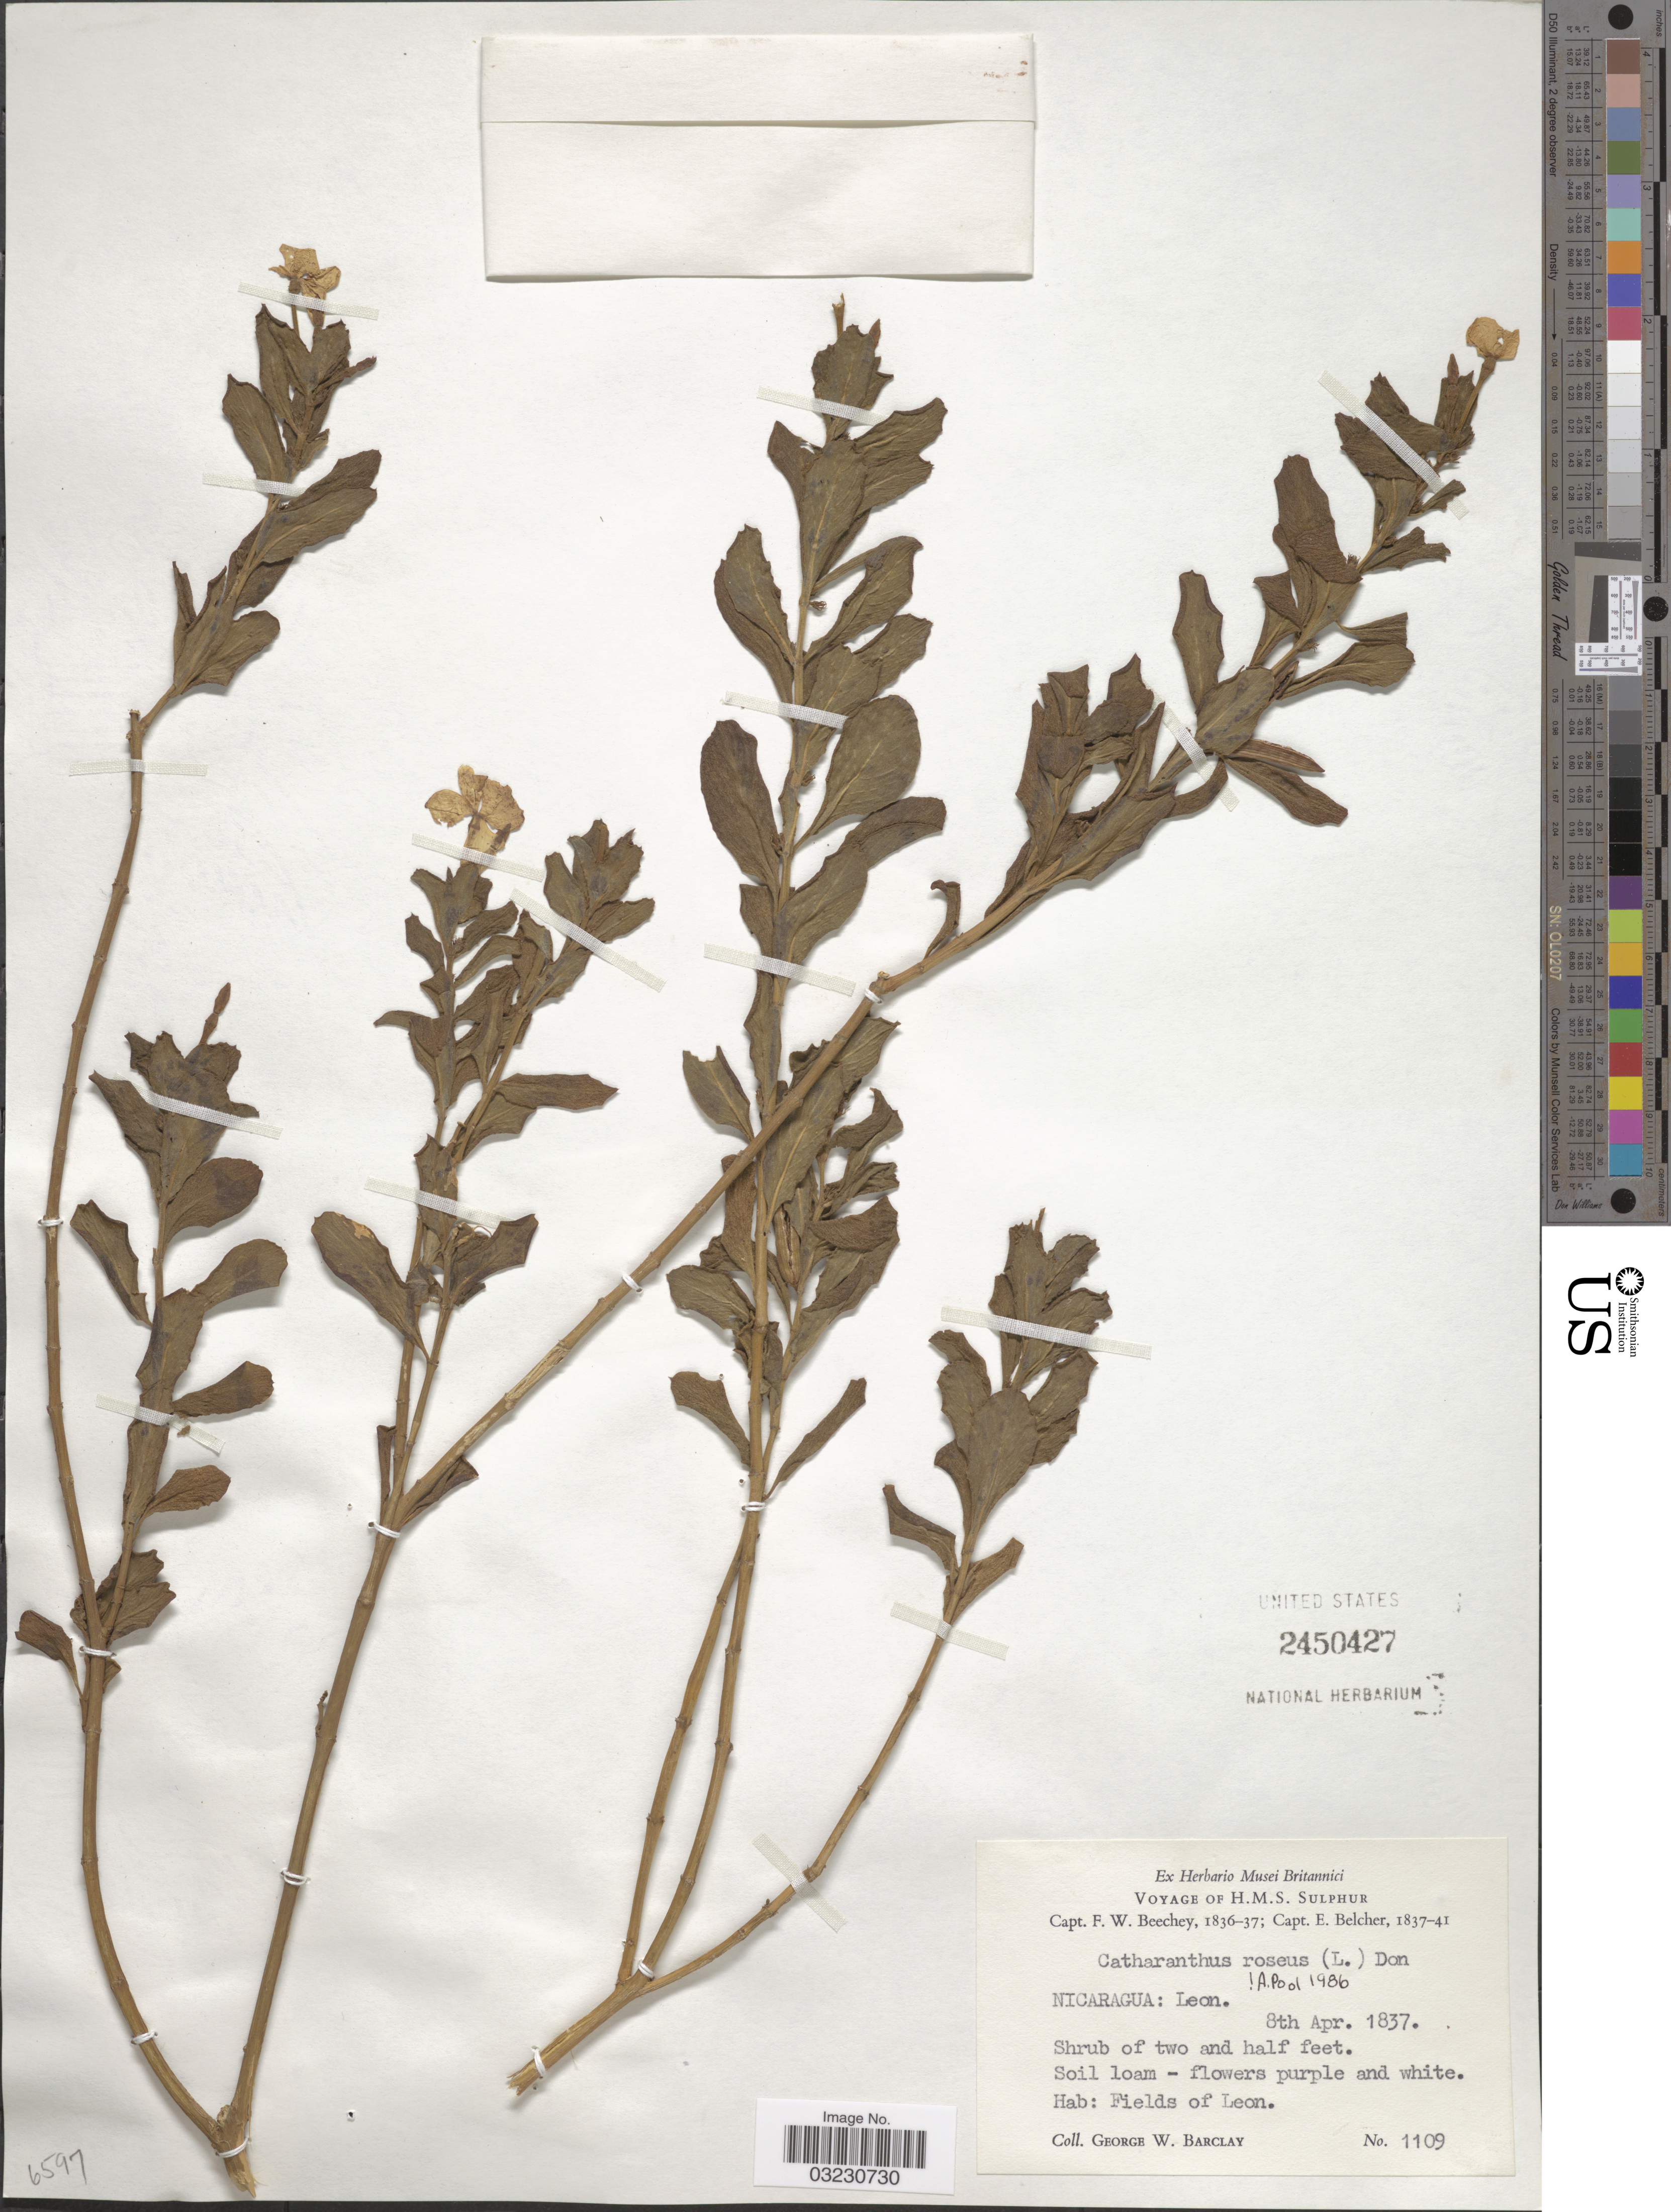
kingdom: Plantae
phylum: Tracheophyta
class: Magnoliopsida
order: Gentianales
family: Apocynaceae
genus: Catharanthus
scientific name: Catharanthus roseus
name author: (L.) G. Don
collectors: G. W. Barclay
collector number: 1109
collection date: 1837-04-08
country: Nicaragua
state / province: Leon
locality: Fields of Leon.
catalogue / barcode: US 2450427